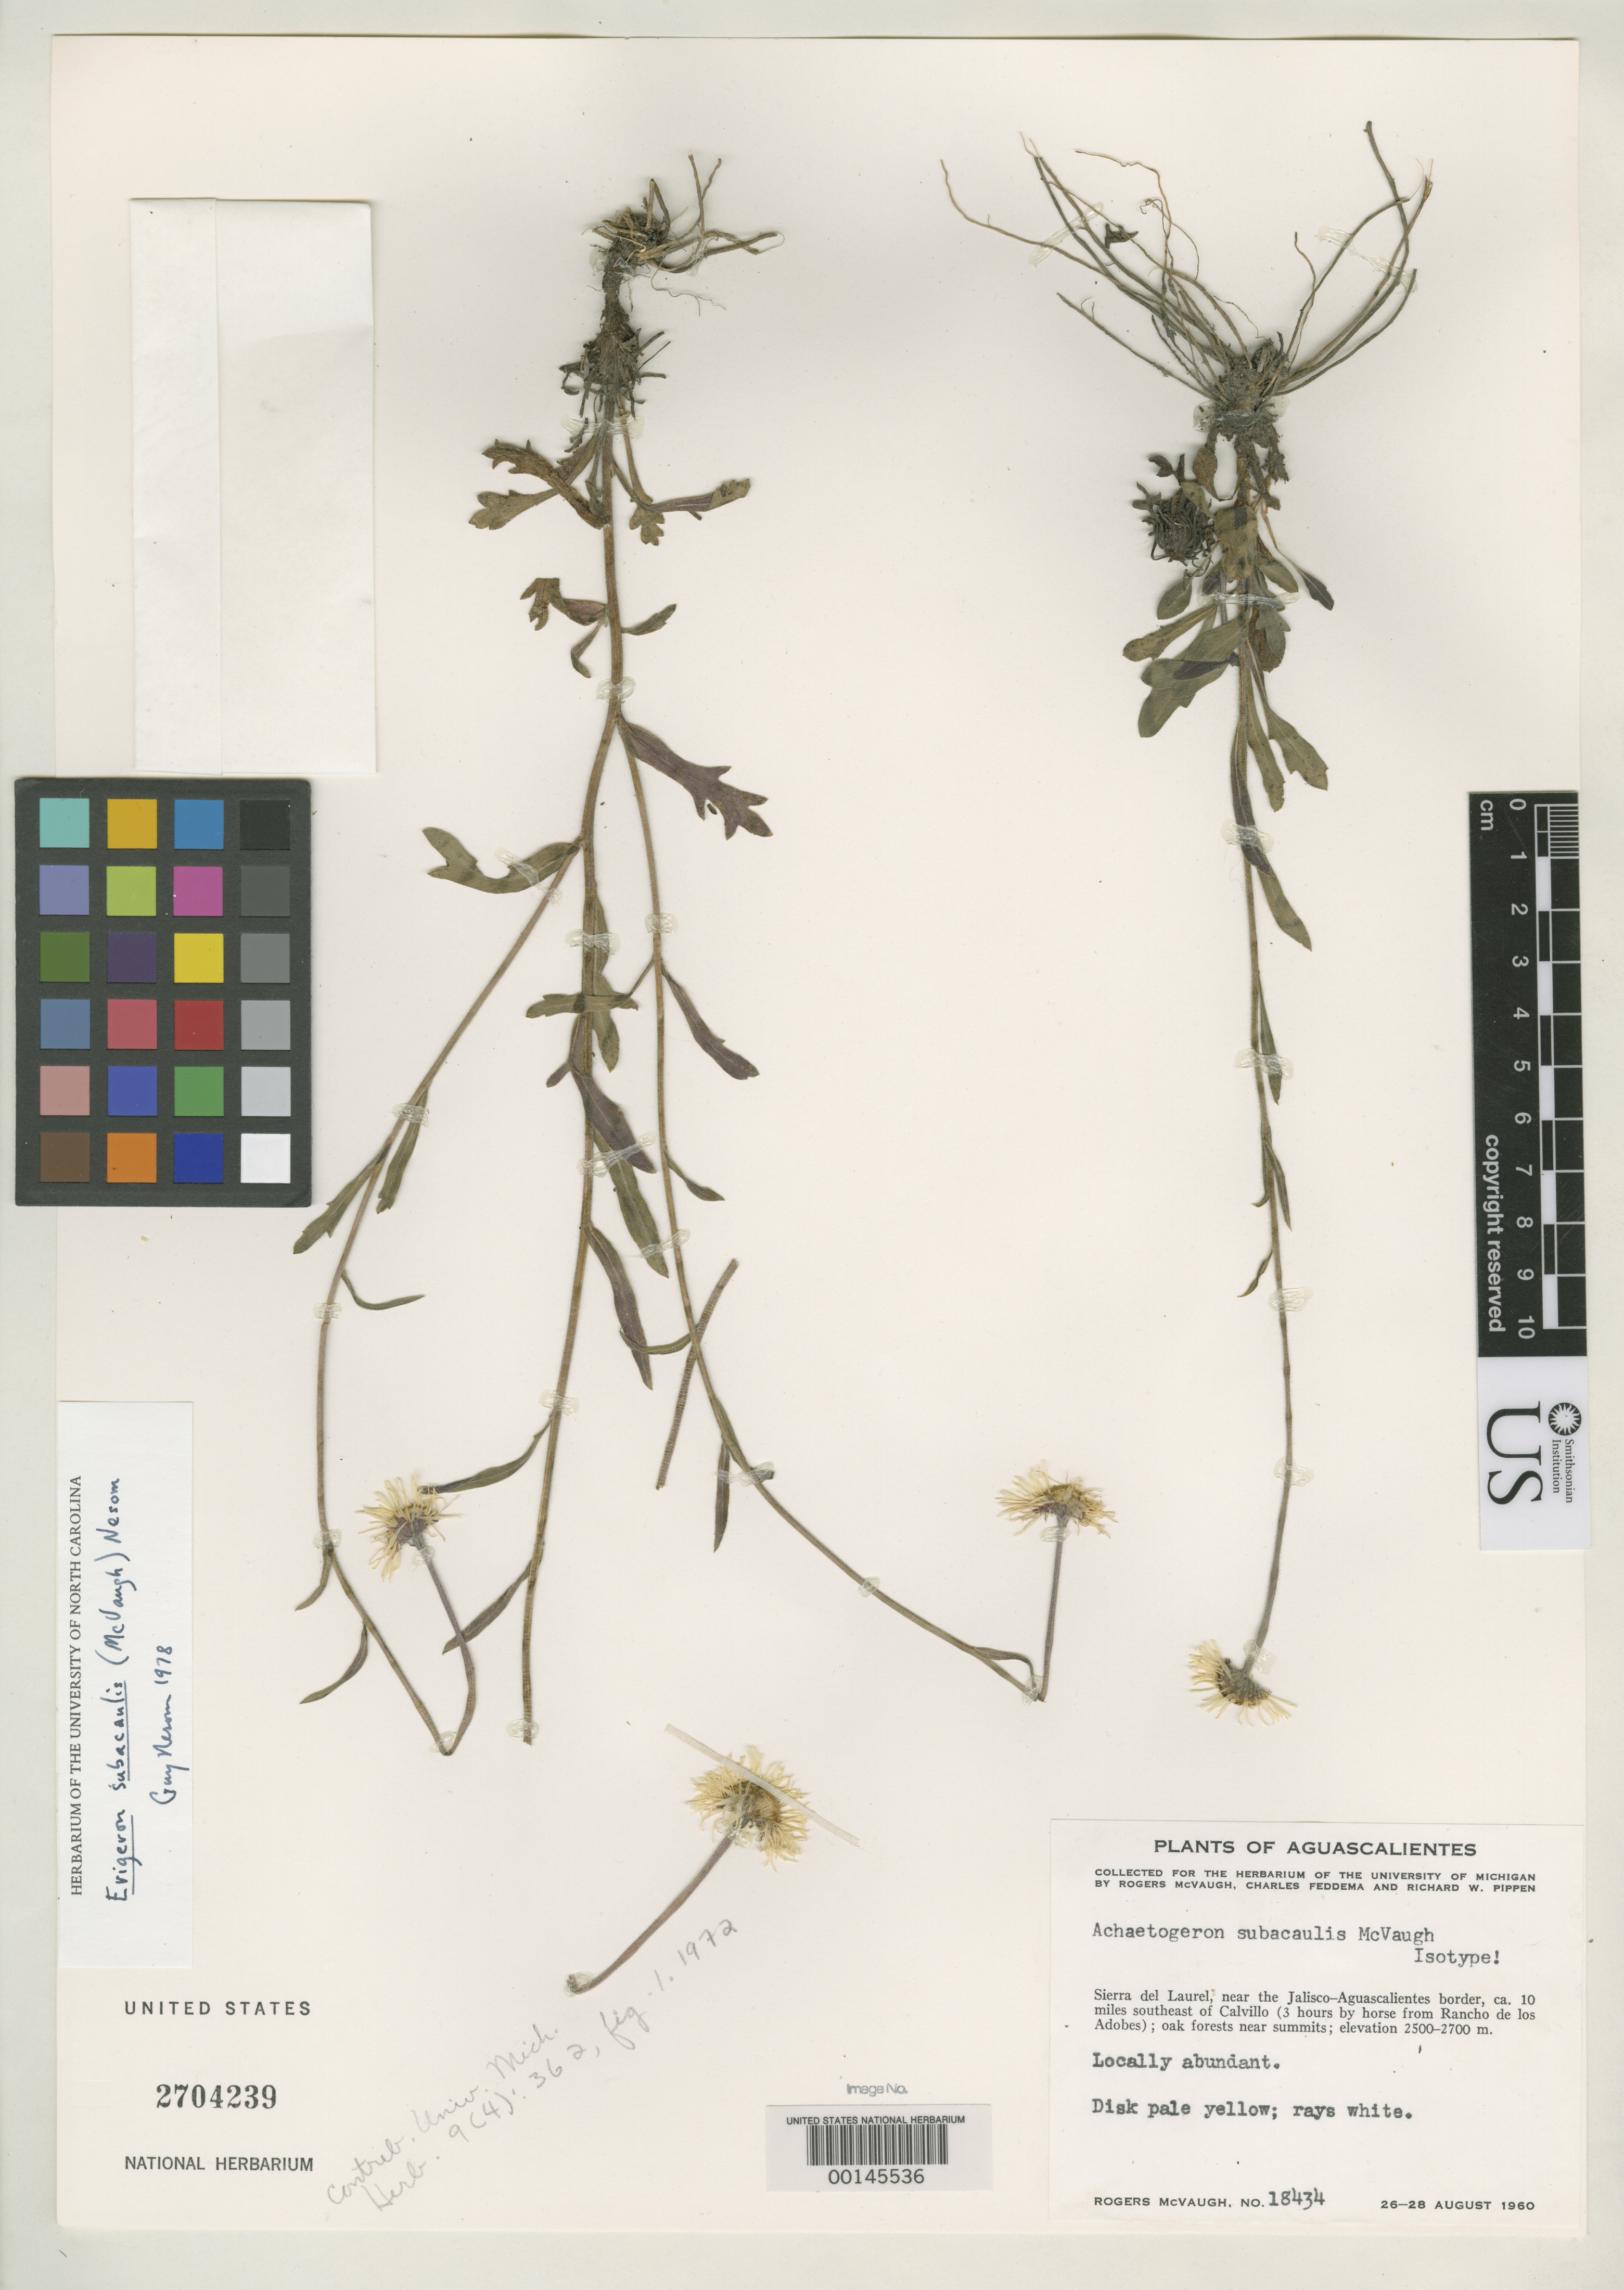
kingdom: Plantae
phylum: Tracheophyta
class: Magnoliopsida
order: Asterales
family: Asteraceae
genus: Achaetogeron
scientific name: Achaetogeron subacaulis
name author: McVaugh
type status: Isotype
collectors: R. McVaugh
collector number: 18434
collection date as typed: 26 Aug 1960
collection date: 1960-08-26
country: Mexico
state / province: Aguascalientes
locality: Sierra del Laurel, near the Jalisco-Aguascalientes border, ca. 10 mi. SE of Calvillo.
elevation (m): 2500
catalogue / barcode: US 2704239